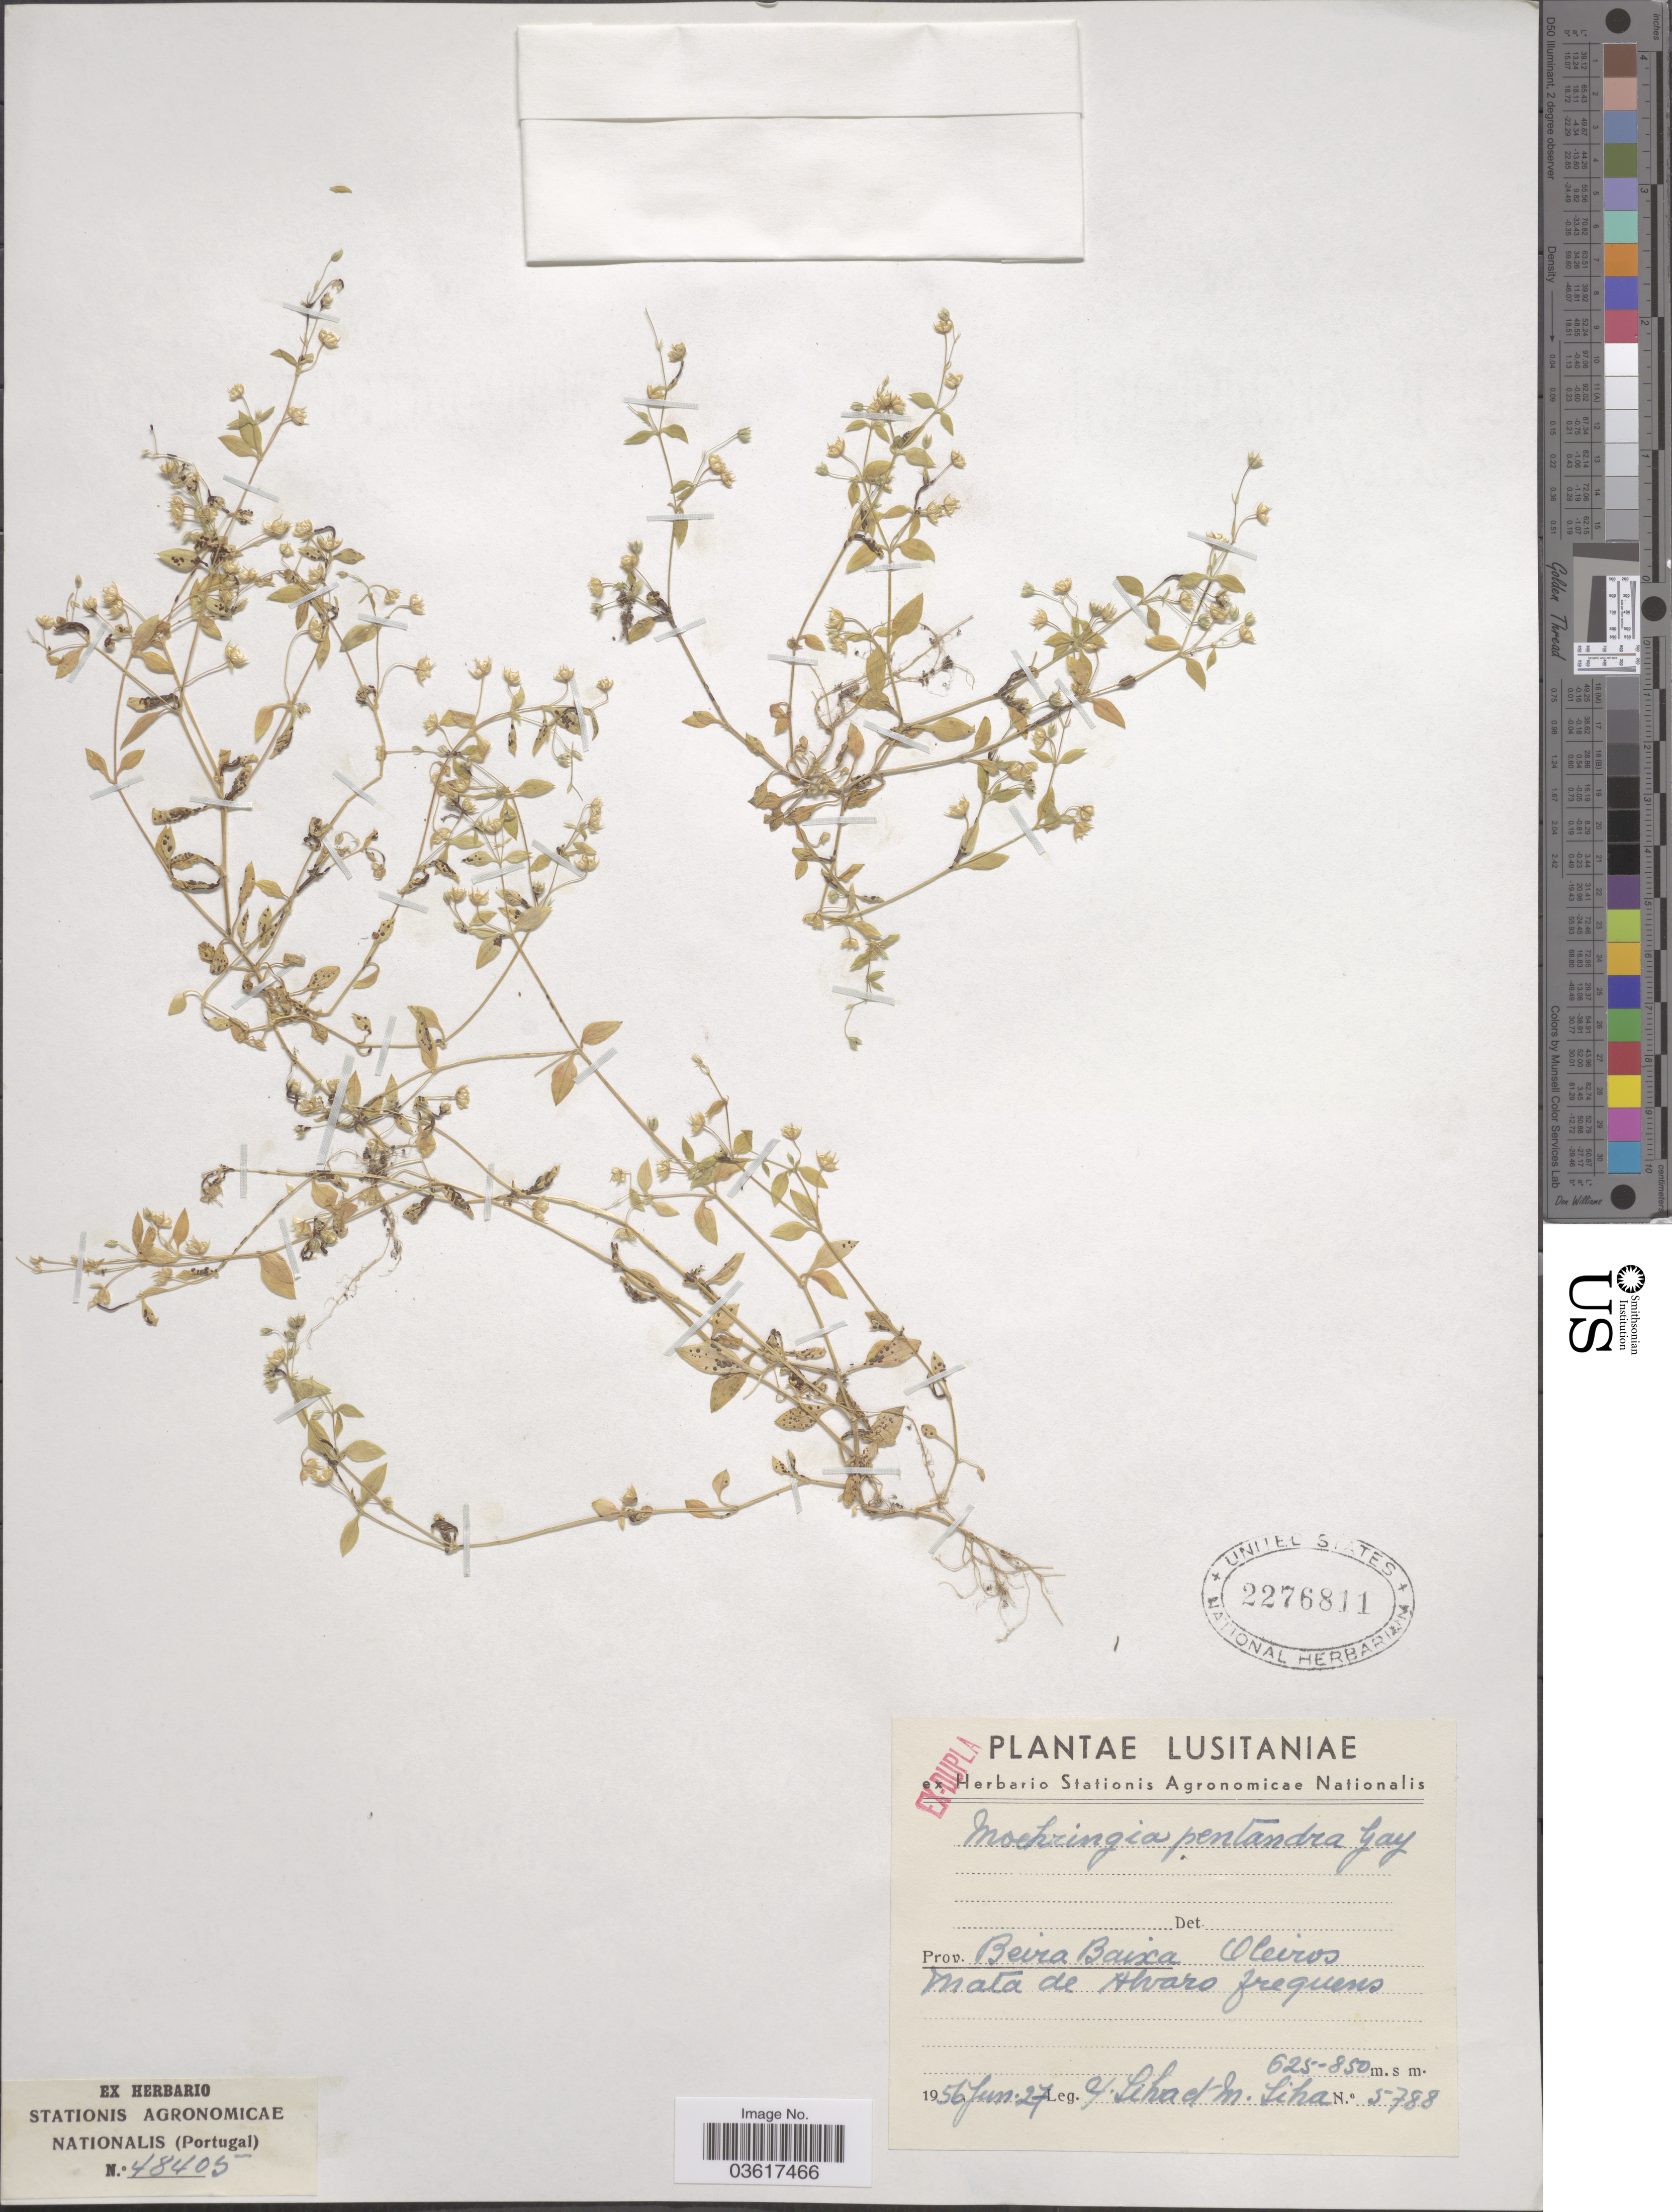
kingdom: Plantae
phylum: Tracheophyta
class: Magnoliopsida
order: Caryophyllales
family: Caryophyllaceae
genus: Moehringia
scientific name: Moehringia pentandra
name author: J. Gay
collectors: Y. Liha & M. Liha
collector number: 5788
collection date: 1956-06-27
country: Portugal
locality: Lusitaniae. Prov. Beira Baixa Olevios. Mata de Alvaro frequens.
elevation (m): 625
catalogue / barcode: US 2276811